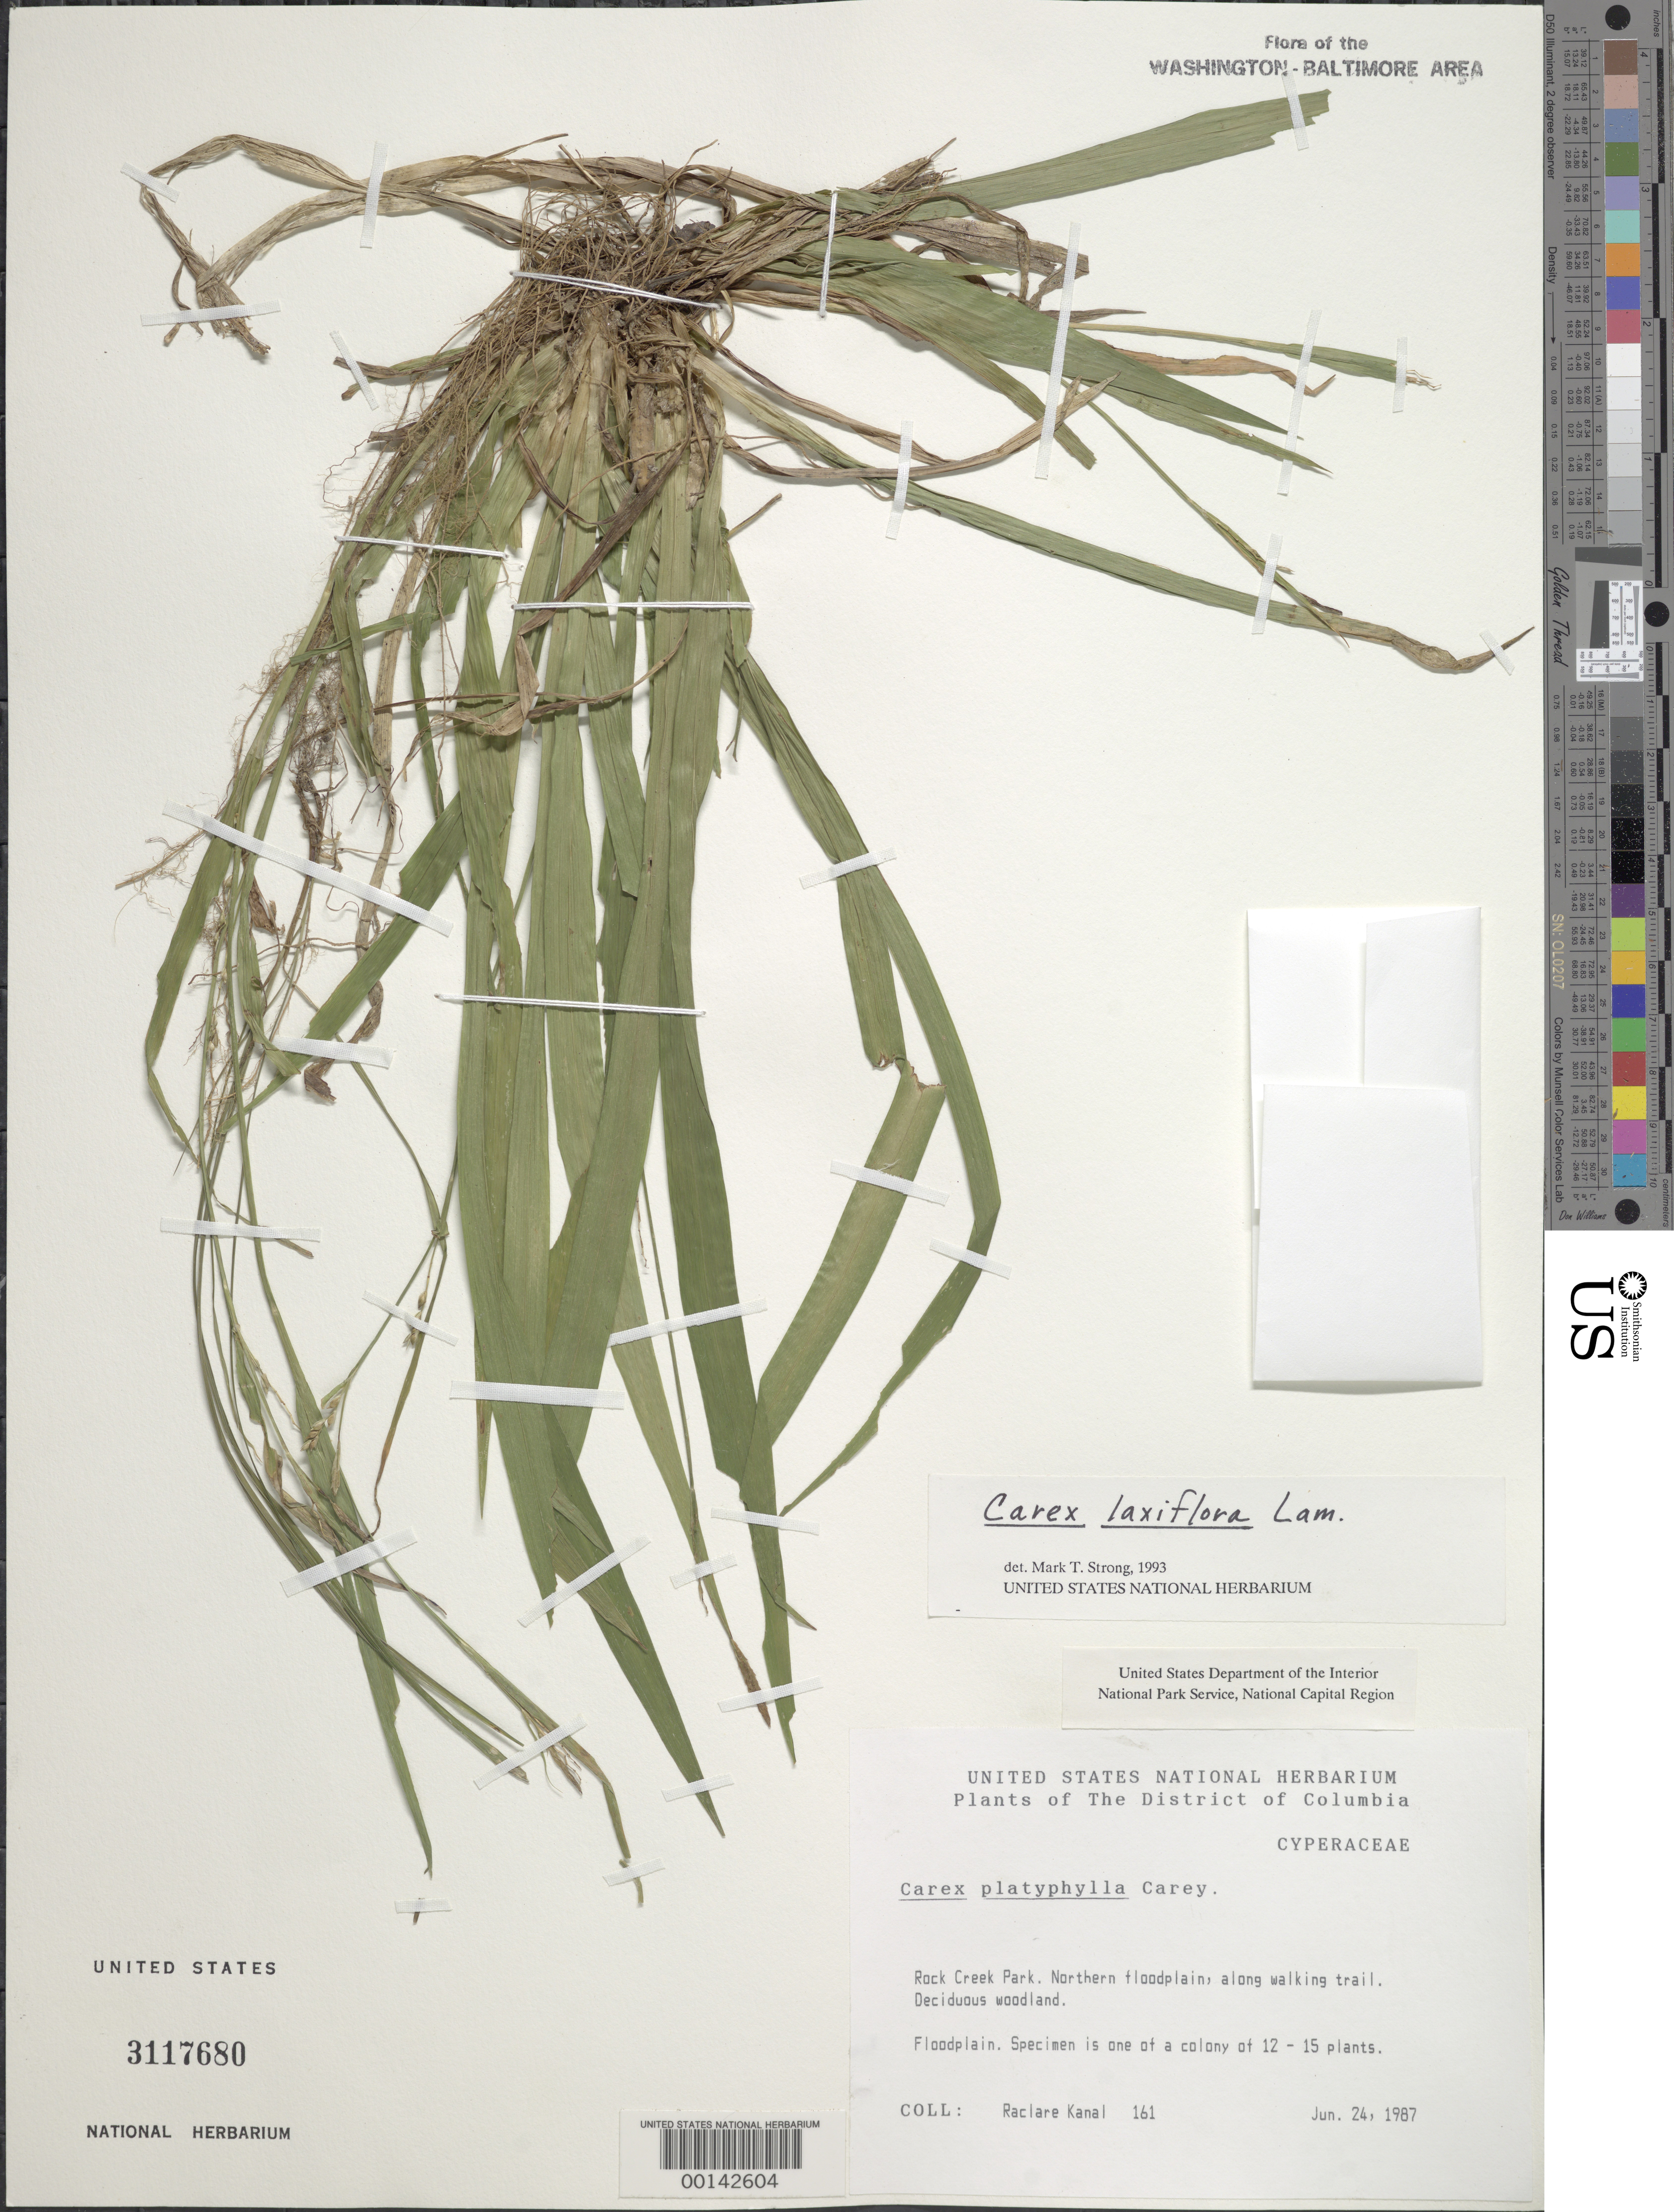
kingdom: Plantae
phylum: Tracheophyta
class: Liliopsida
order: Poales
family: Cyperaceae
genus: Carex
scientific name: Carex laxiflora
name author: Lam.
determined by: Strong, M. T., (US), Smithsonian Institution - National Museum of Natural History (UNITED STATES)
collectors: R. Kanal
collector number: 161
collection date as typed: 24 Jun 1987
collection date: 1987-06-24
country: United States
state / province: District of Columbia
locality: Rock Creek Park. Northern floodplain, along walking trail. Rock Creek Park & vicinity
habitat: Deciduous woodland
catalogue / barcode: US 3117680